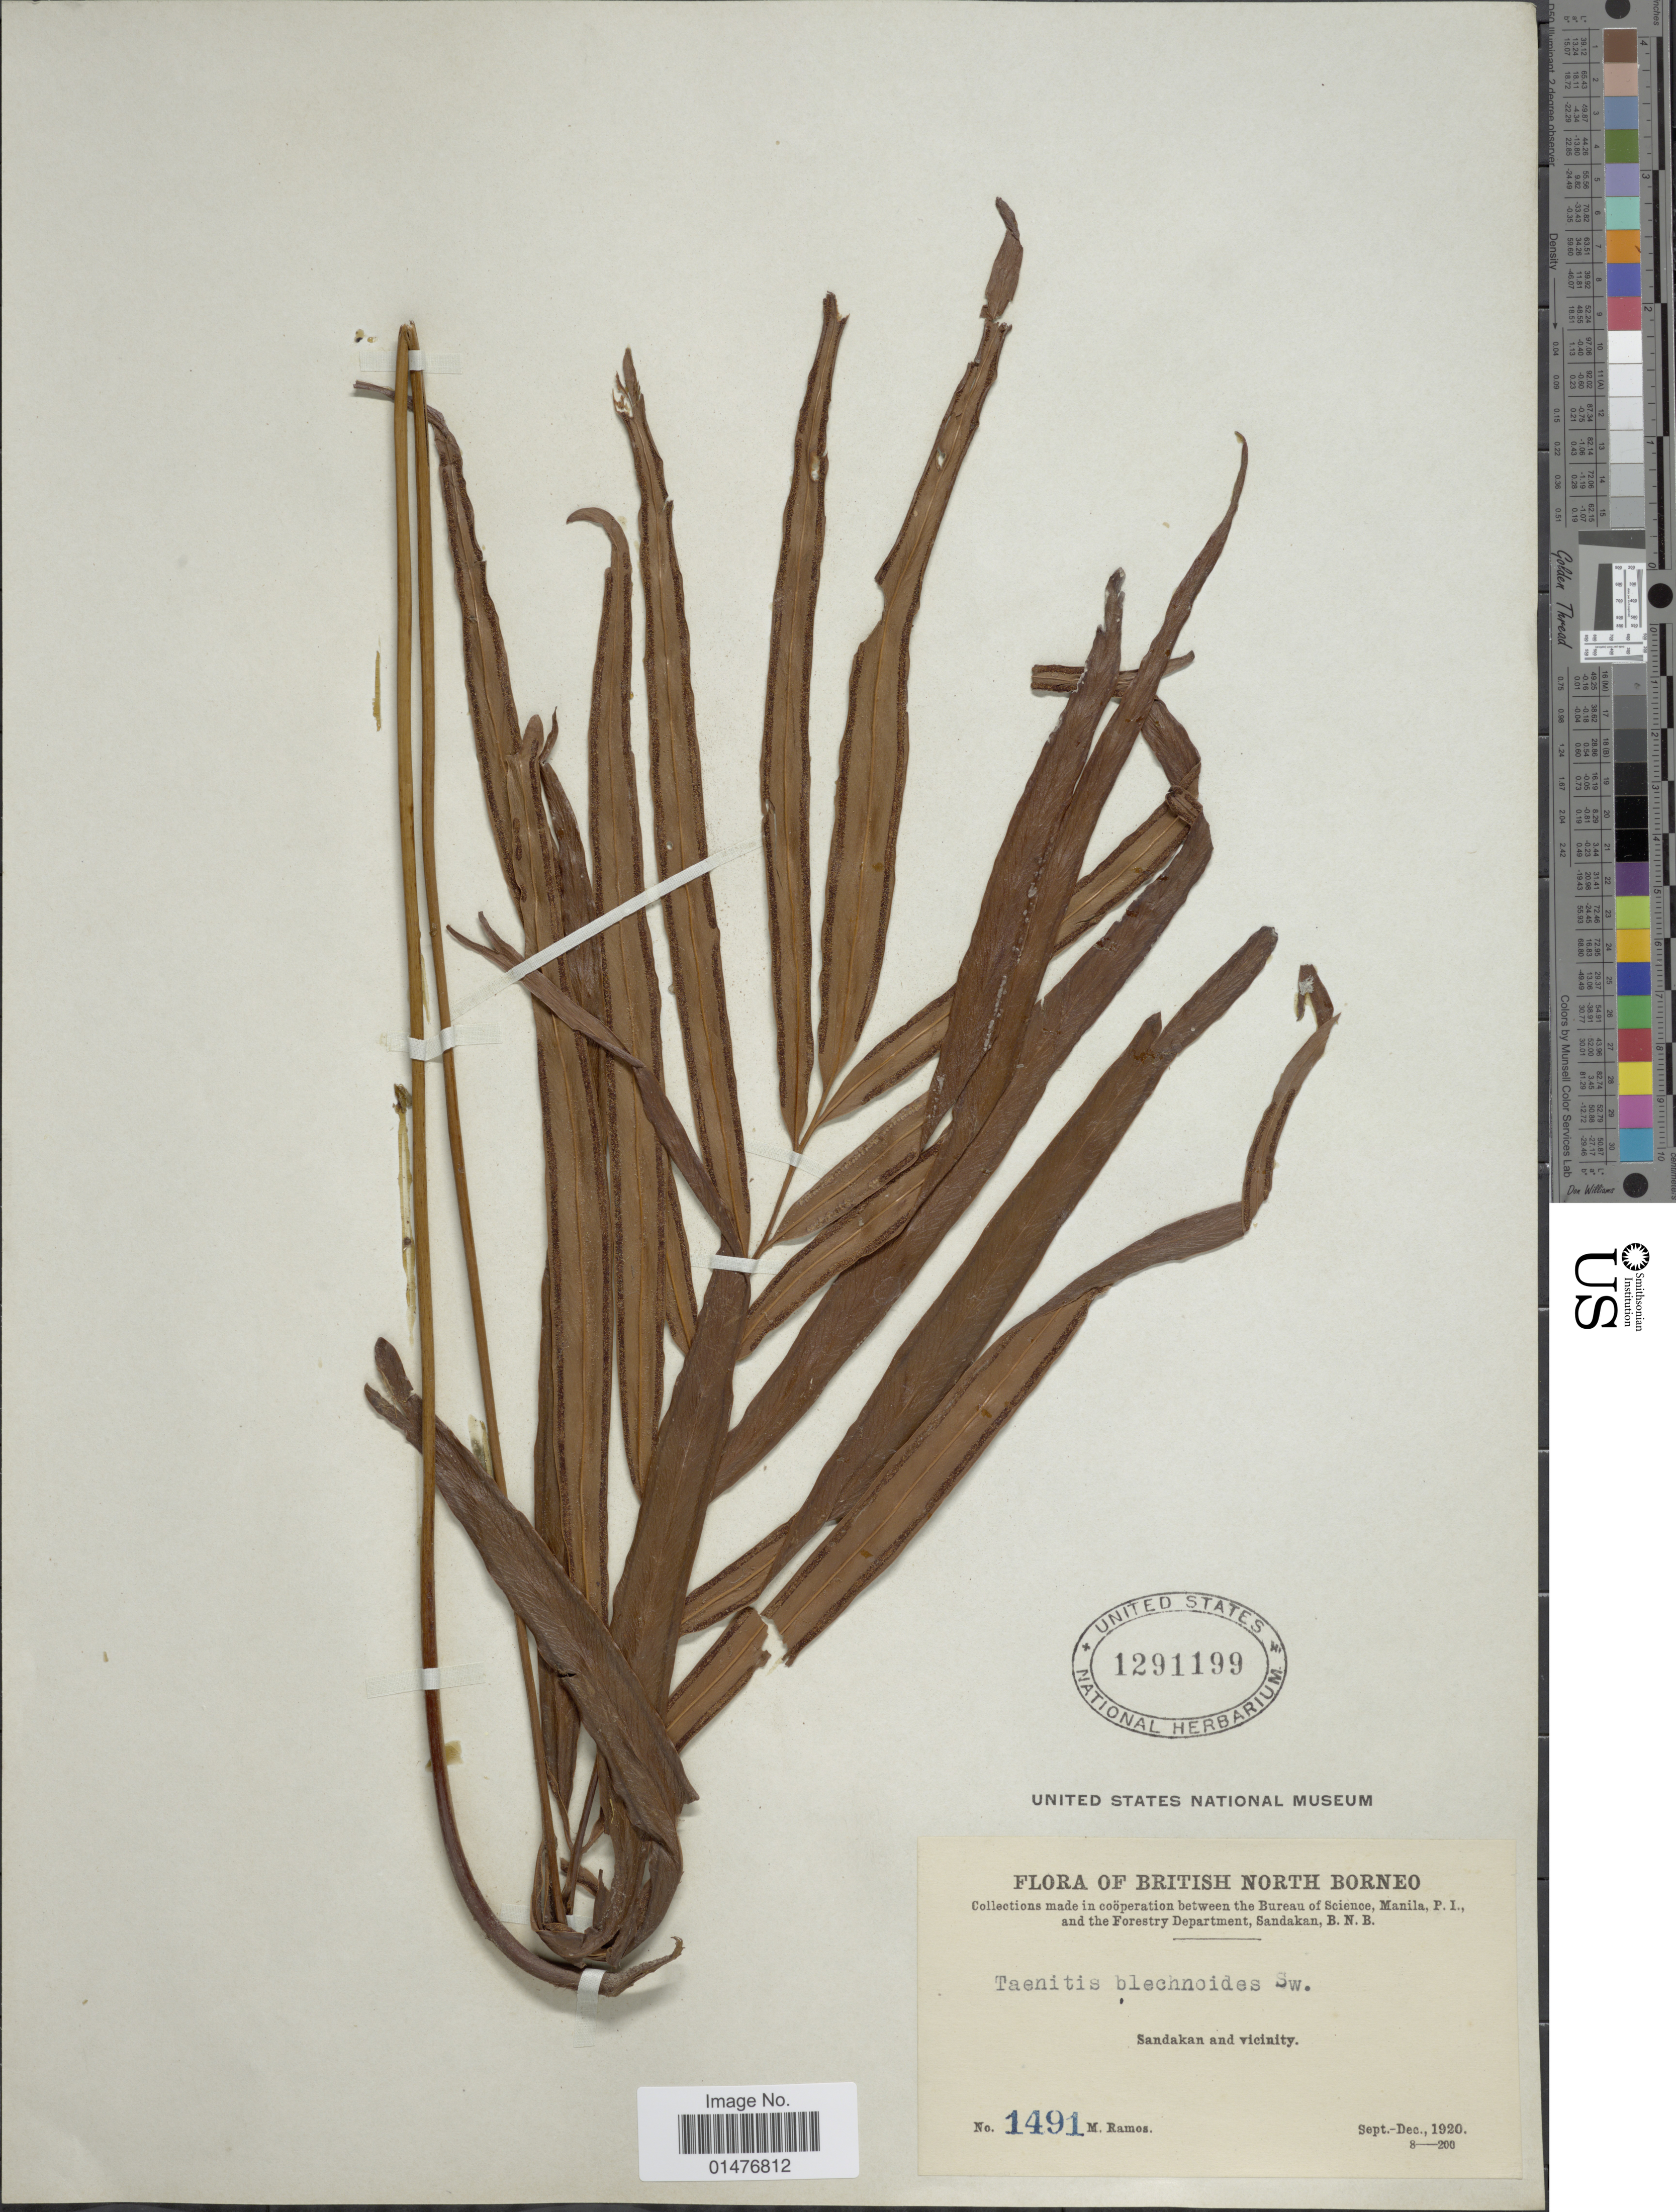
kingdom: Plantae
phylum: Tracheophyta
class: Polypodiopsida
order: Polypodiales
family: Pteridaceae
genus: Taenitis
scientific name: Taenitis blechnoides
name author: (Willd.) Sw.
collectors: M. Ramos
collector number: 1491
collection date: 1920-09/1920-12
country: Malaysia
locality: British North Borneo, Sandakan and vicinity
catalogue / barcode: US 1291199